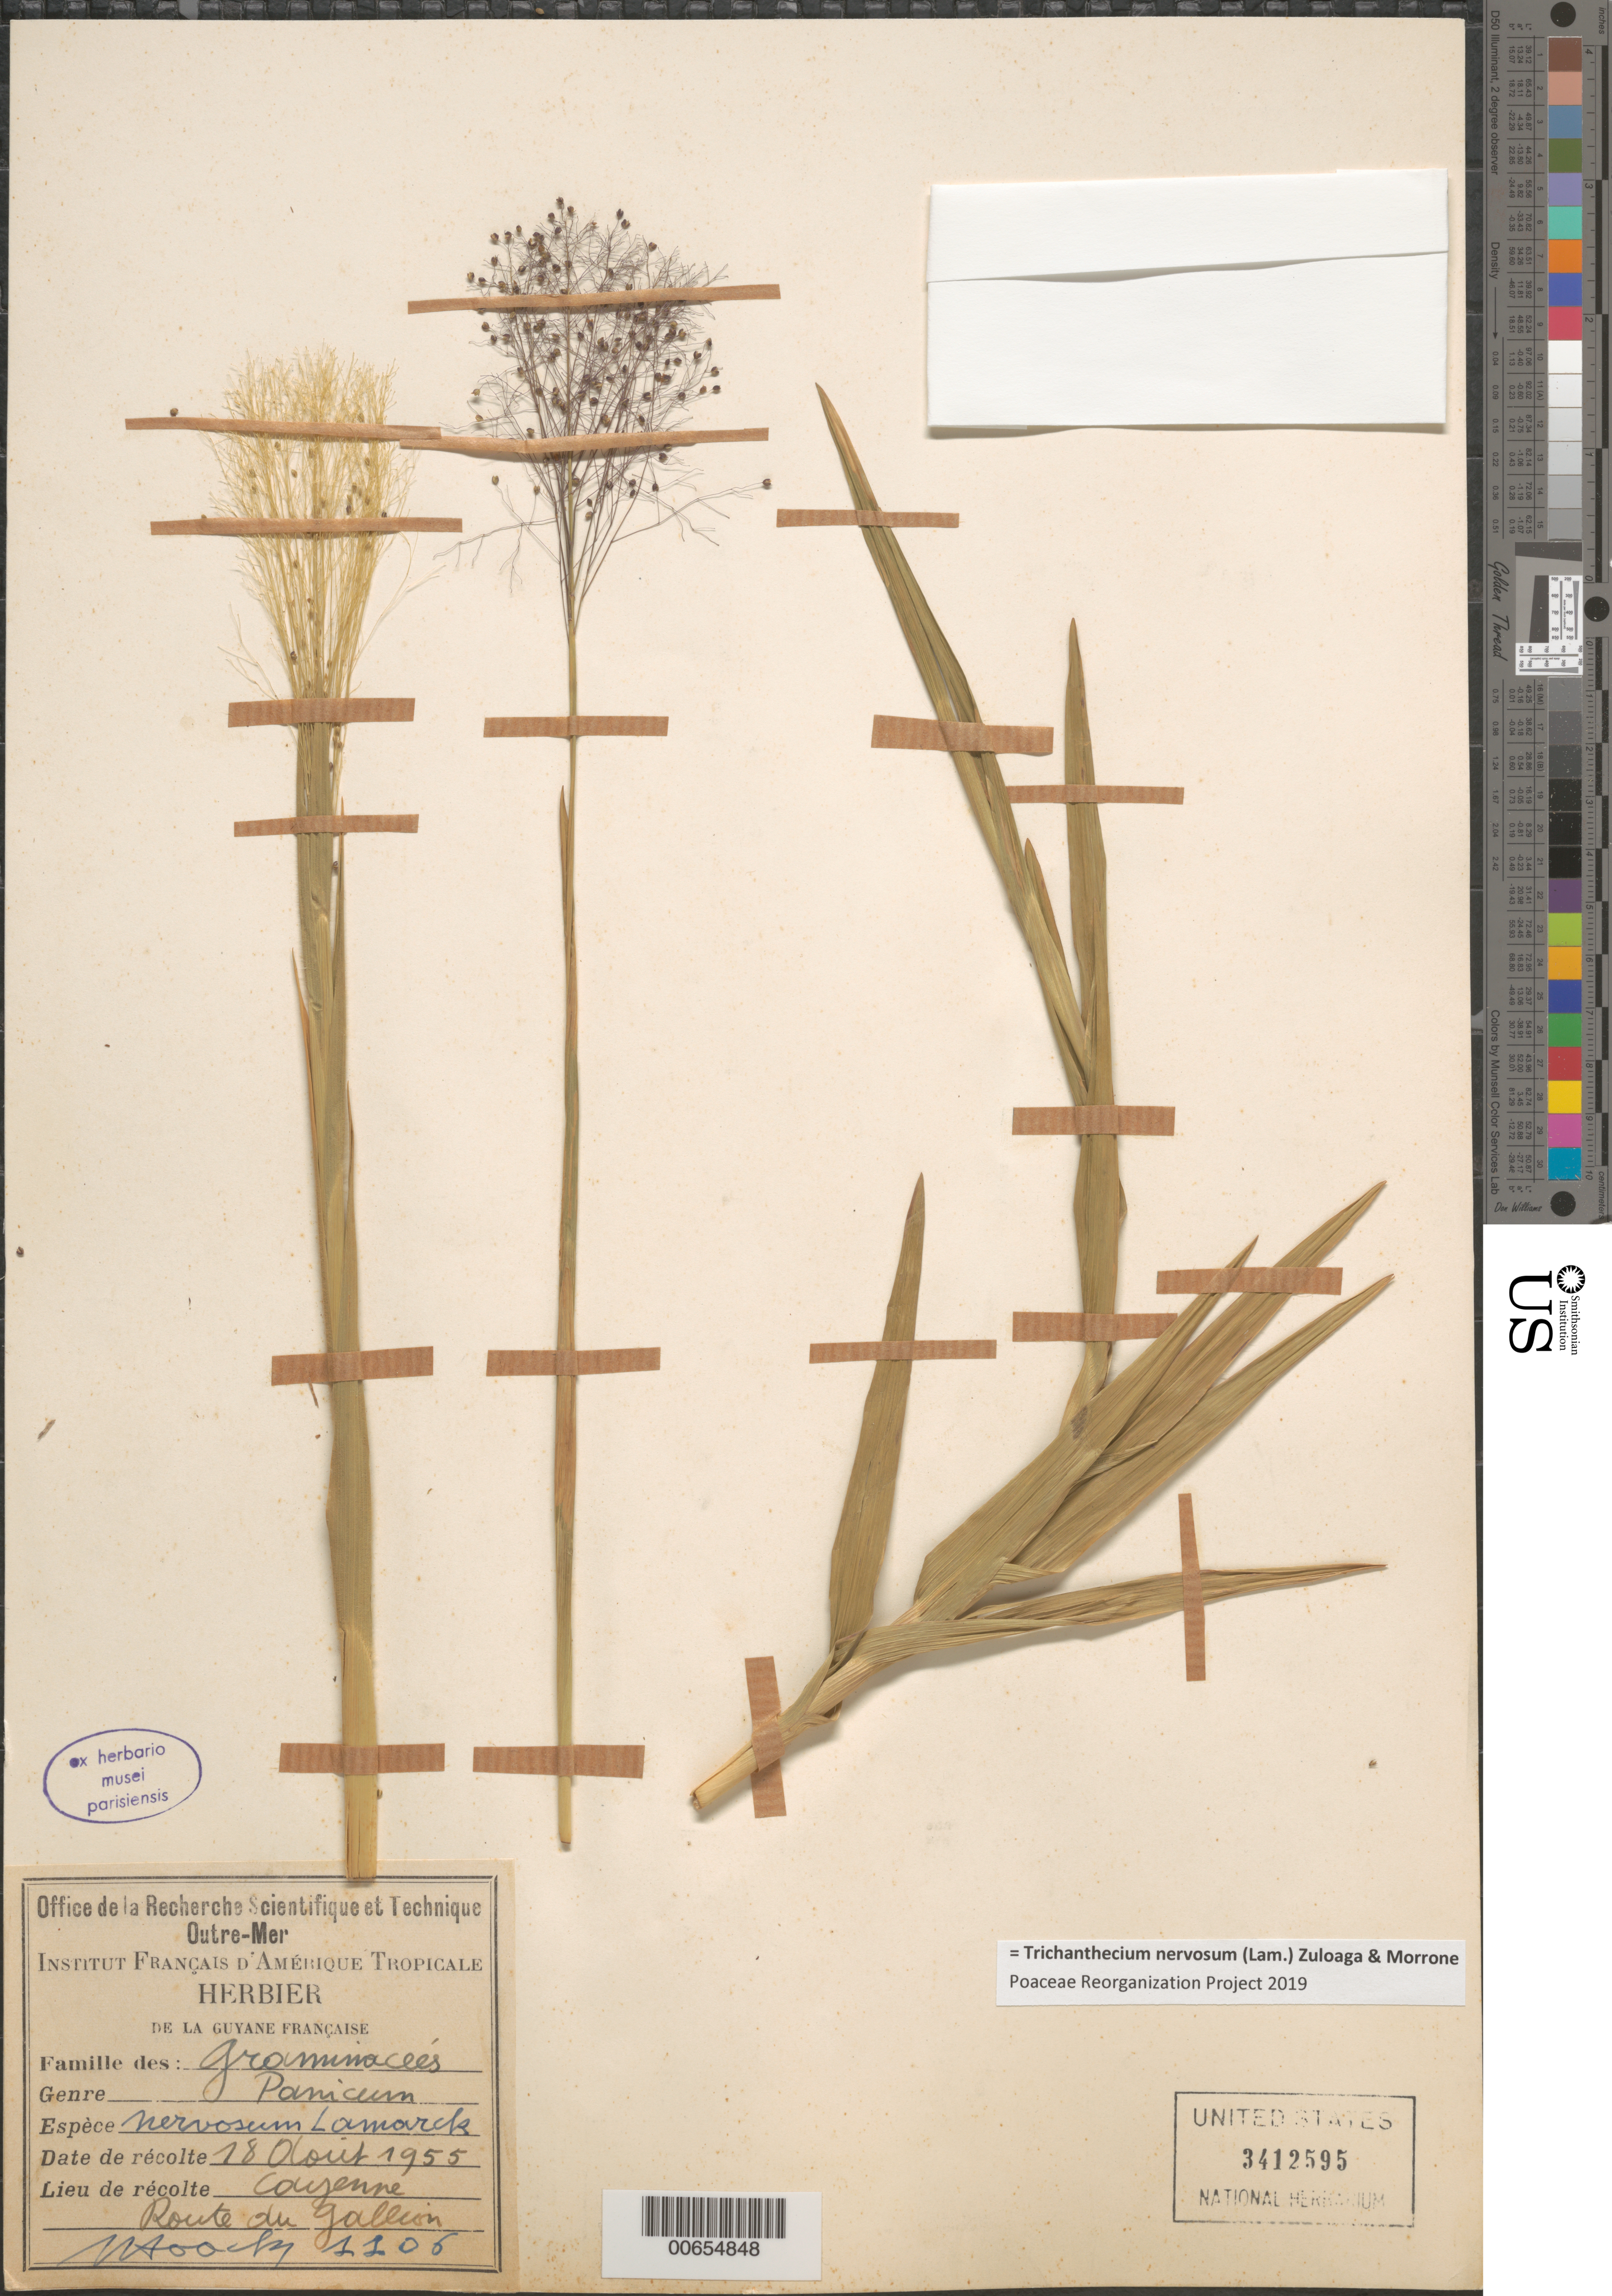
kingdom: Plantae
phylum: Tracheophyta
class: Liliopsida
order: Poales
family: Poaceae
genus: Trichanthecium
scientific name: Trichanthecium nervosum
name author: (Lam.) Zuloaga & Morrone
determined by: Poaceae Reorganization Project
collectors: J. Hoock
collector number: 1106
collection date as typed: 18-Aug-55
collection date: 1955-08-18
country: French Guiana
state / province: Cayenne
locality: Cayenne, Route du Gallion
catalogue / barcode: US 3412595